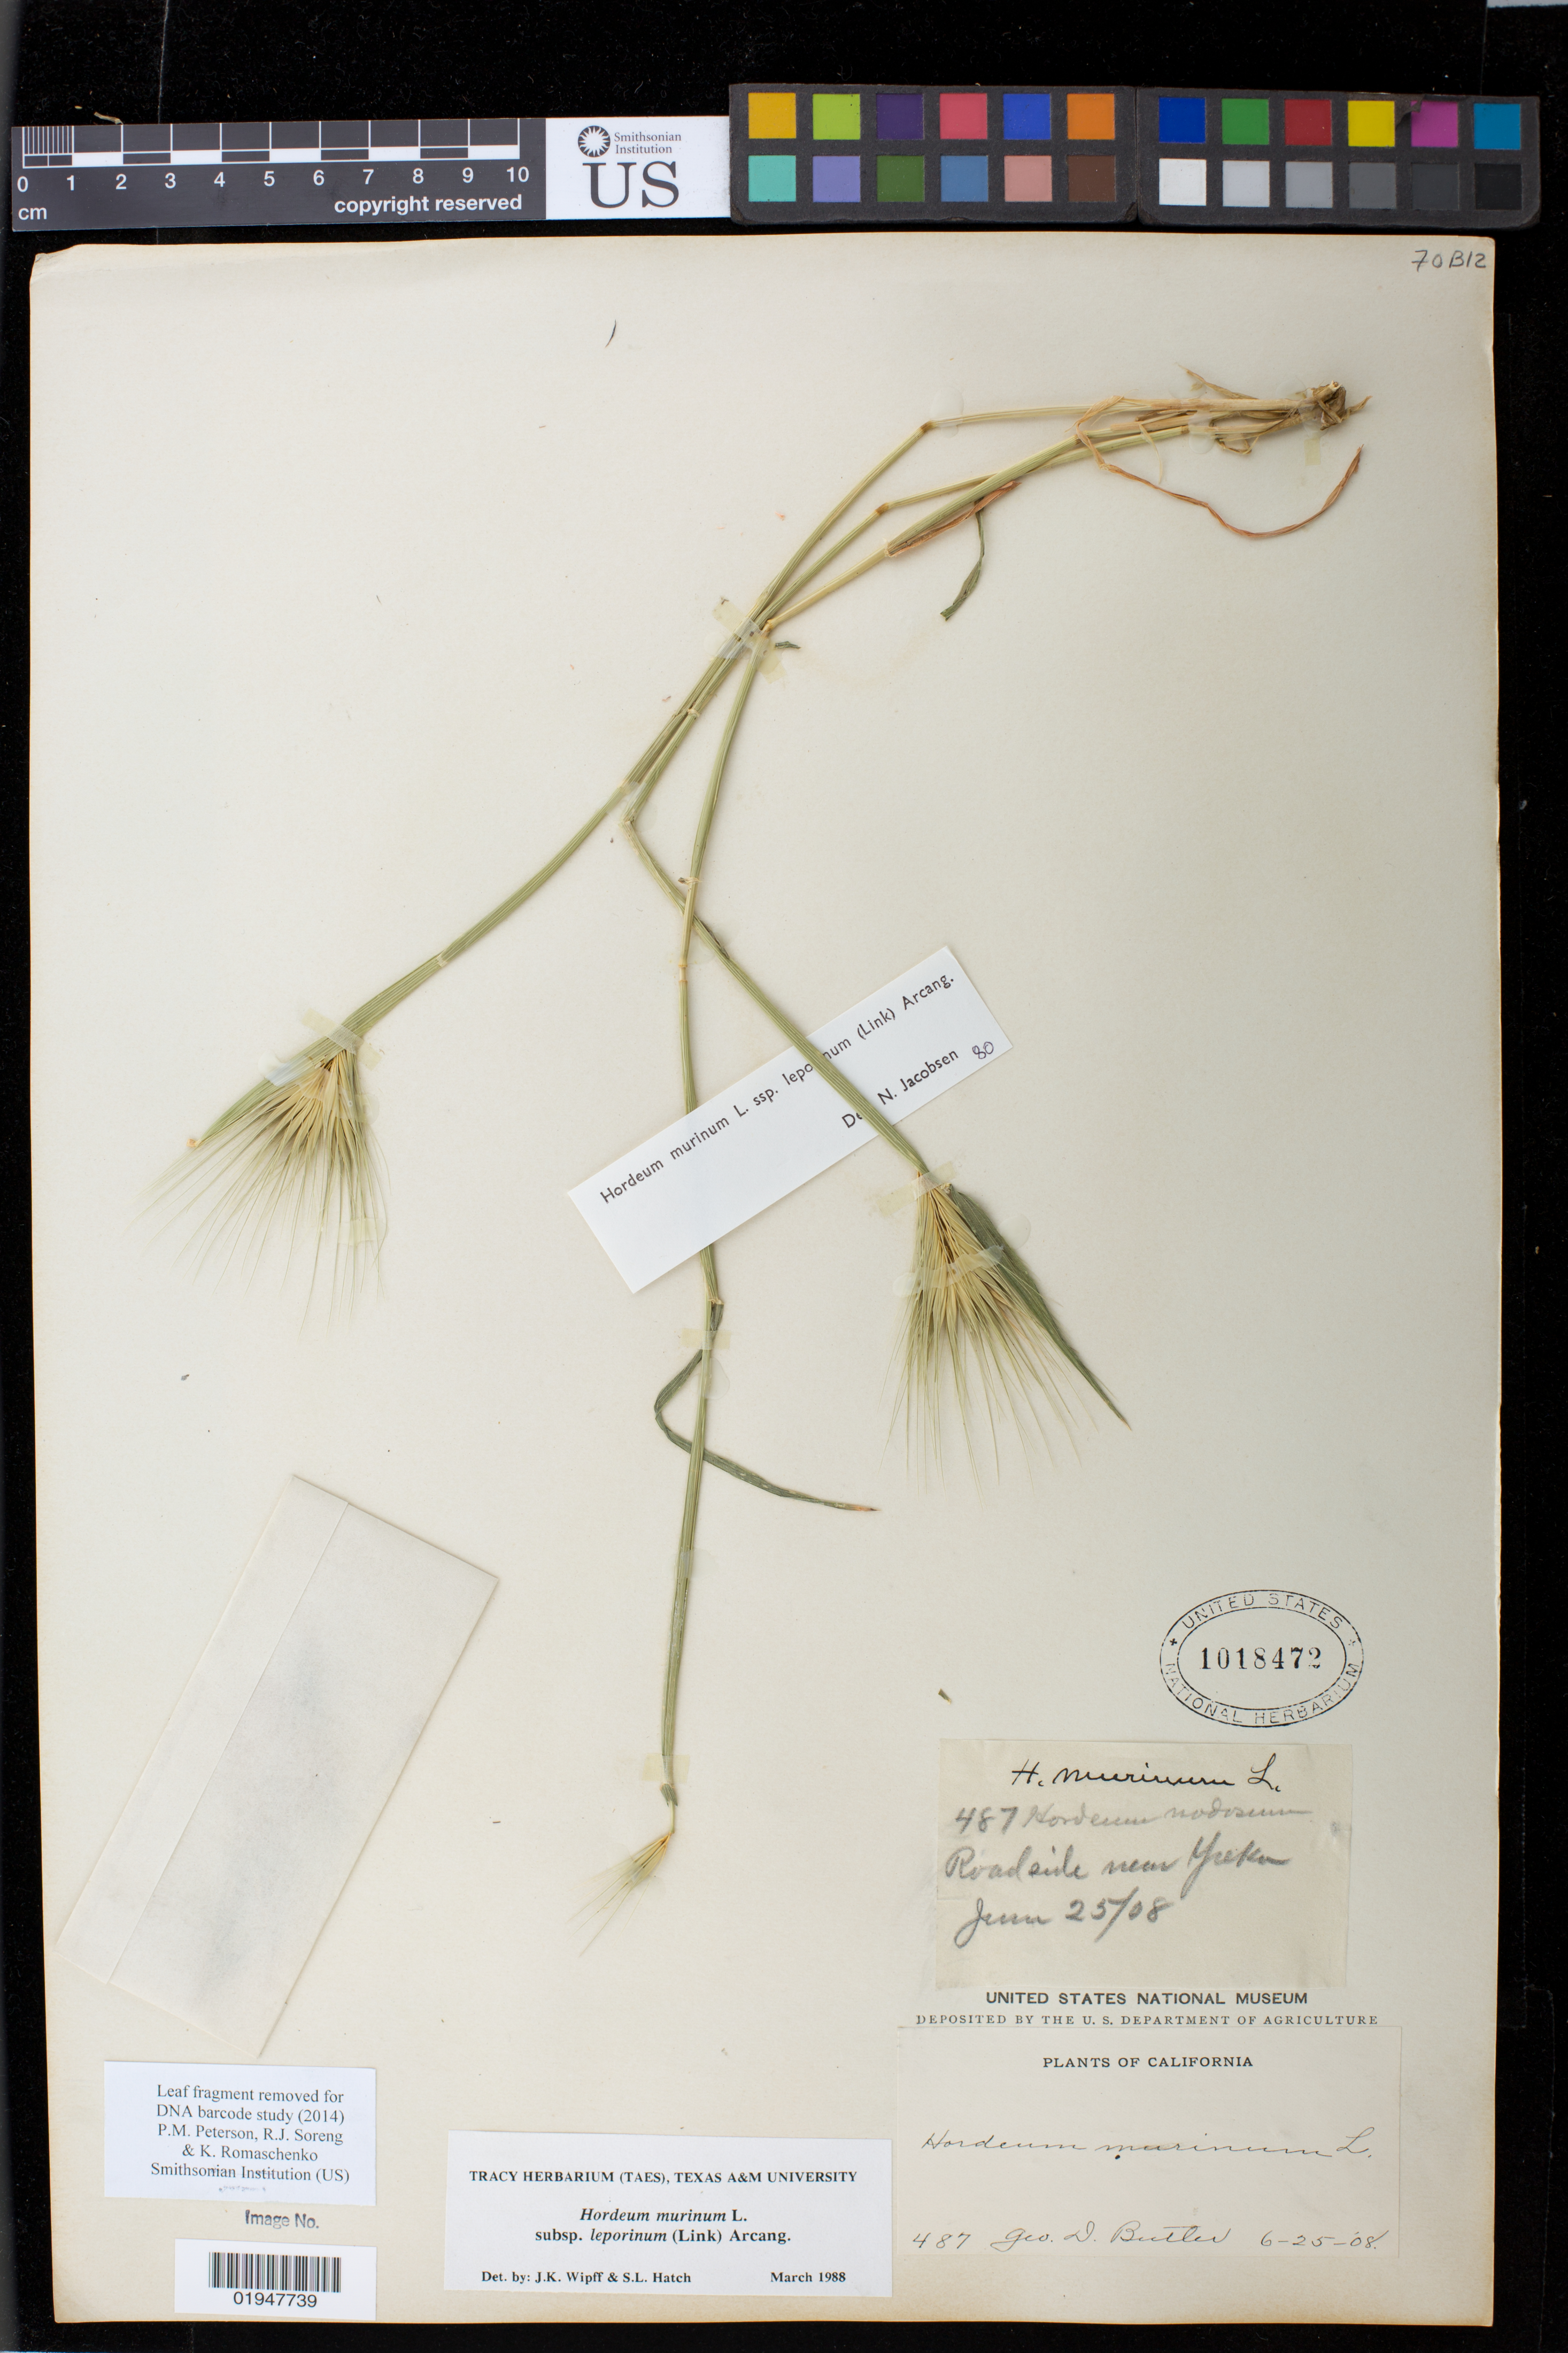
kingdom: Plantae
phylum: Tracheophyta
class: Liliopsida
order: Poales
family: Poaceae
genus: Hordeum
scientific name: Hordeum murinum subsp. leporinum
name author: (Link) Arcang.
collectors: G. D. Butler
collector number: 487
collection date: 1908-06-25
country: United States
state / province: California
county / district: Siskiyou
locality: Roadside near Yreka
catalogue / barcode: US 1018472